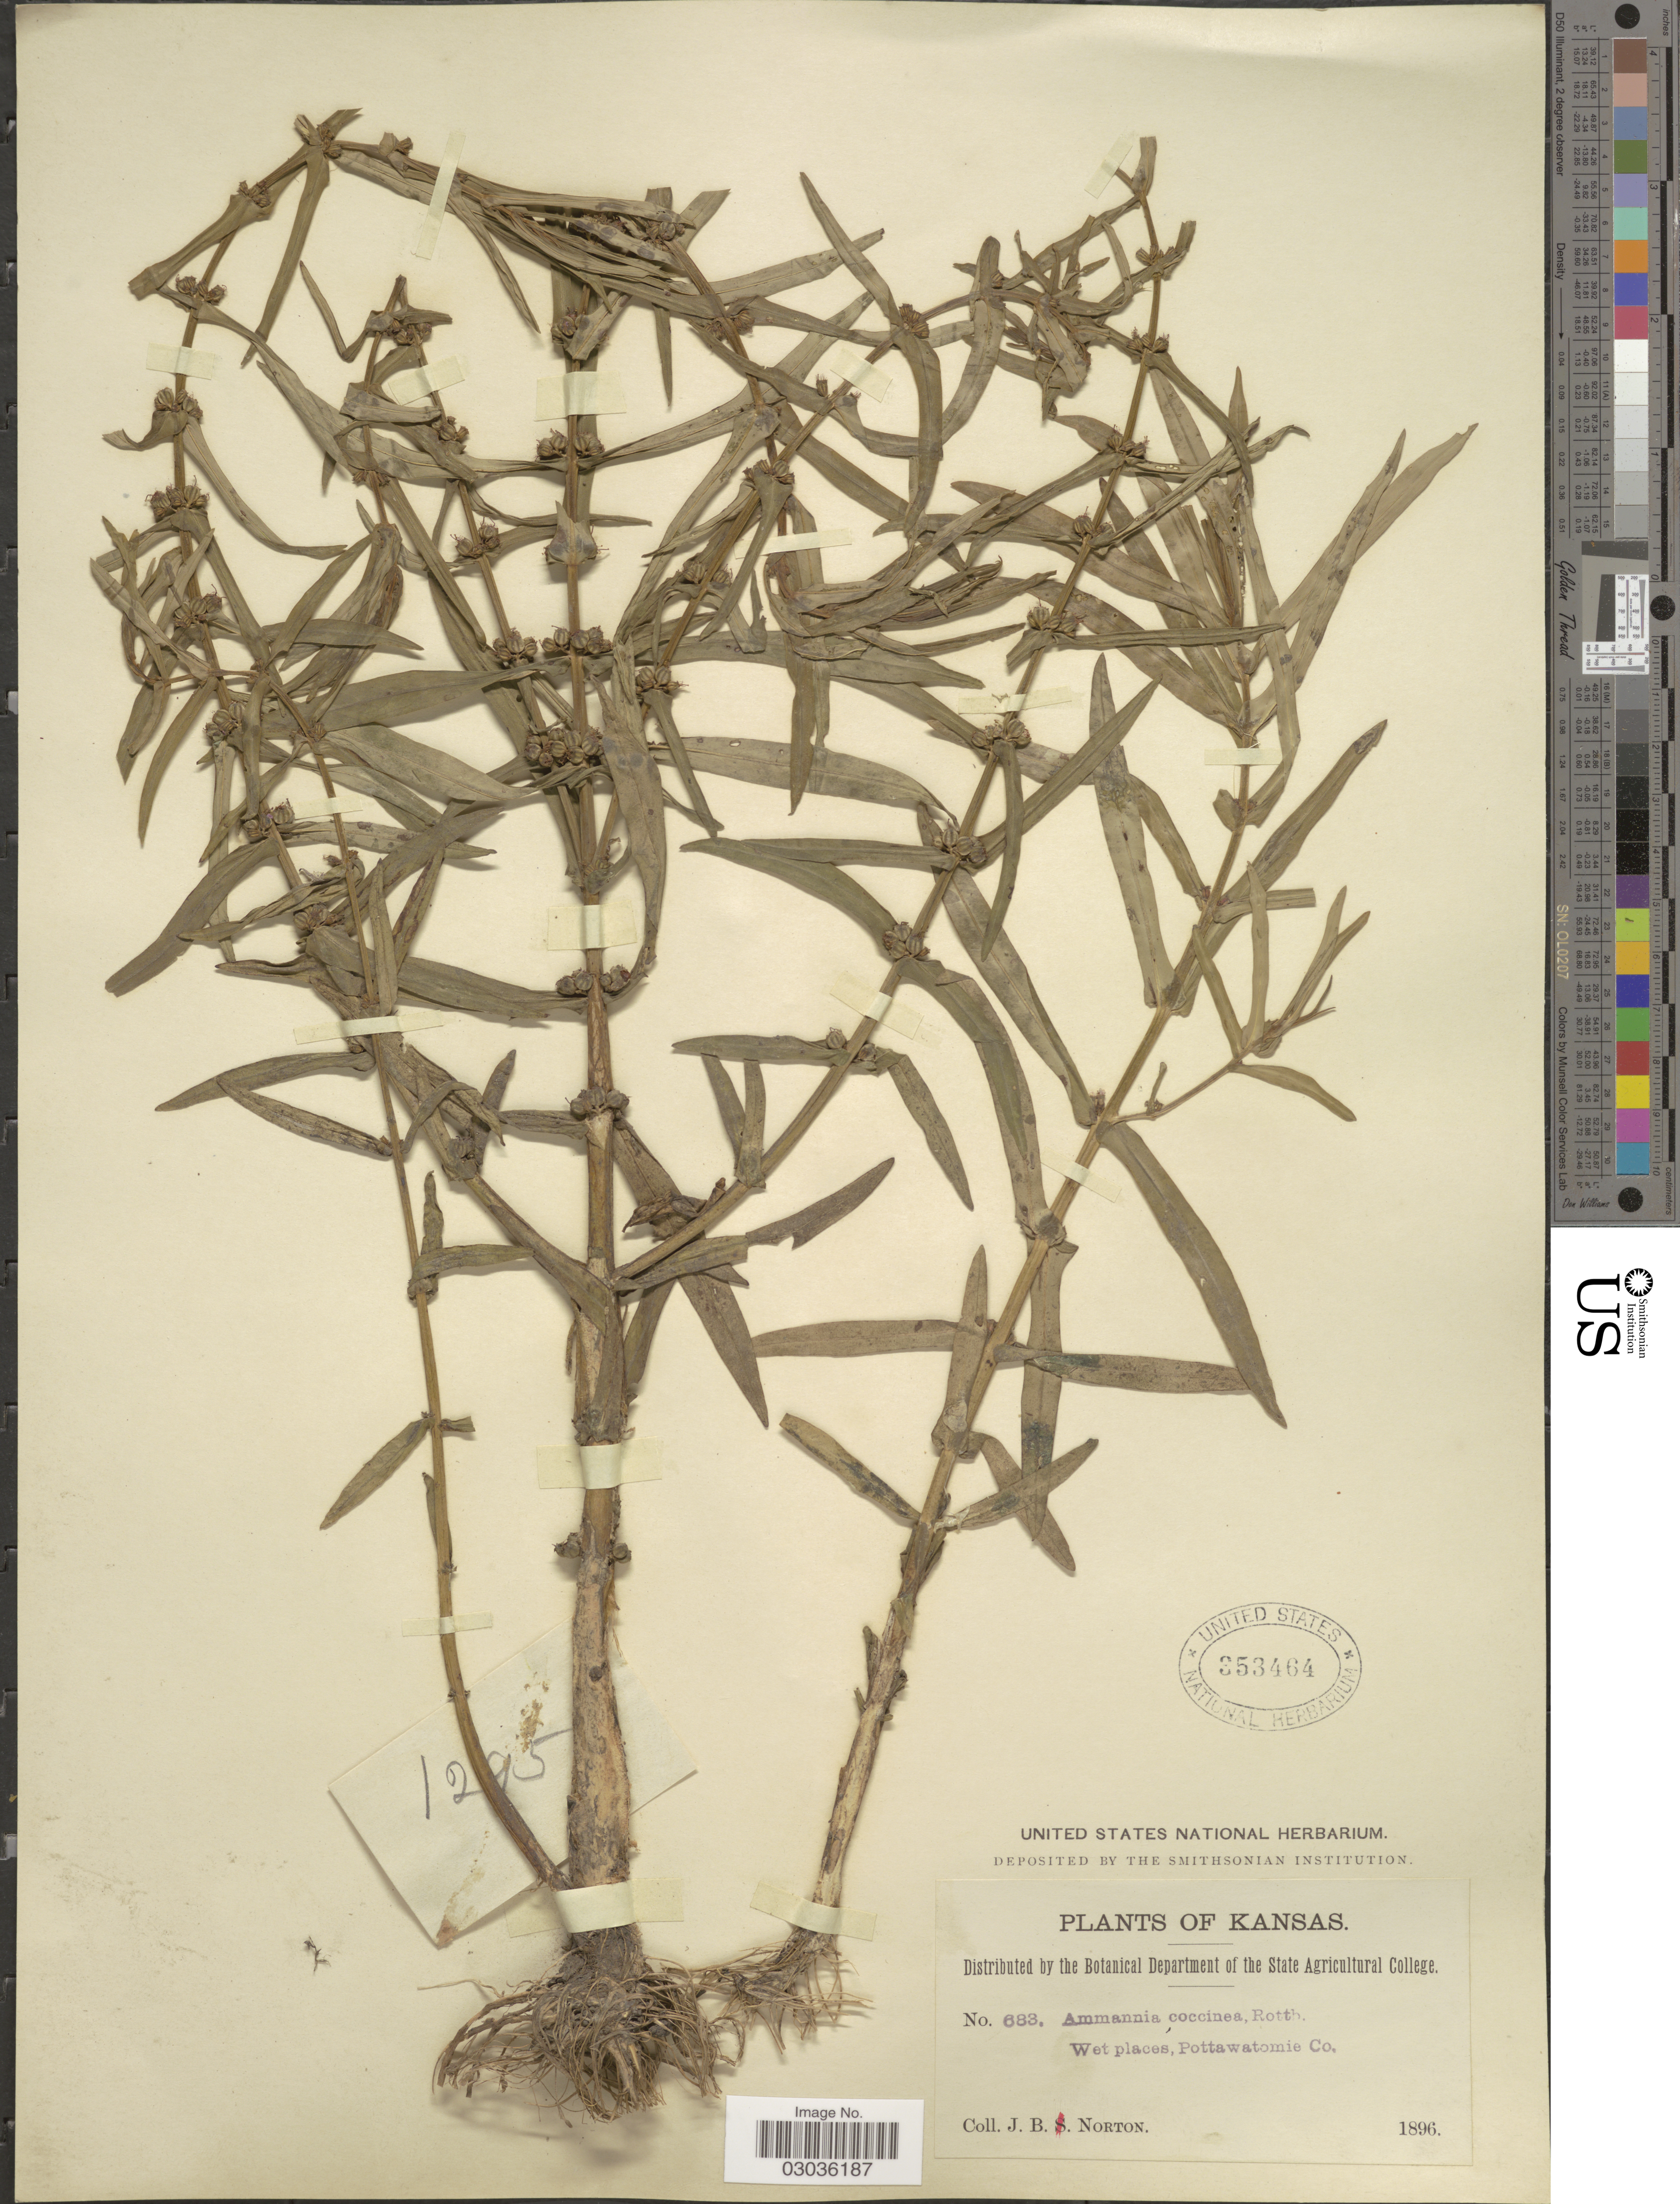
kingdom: Plantae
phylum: Tracheophyta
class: Magnoliopsida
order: Myrtales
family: Lythraceae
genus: Ammannia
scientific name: Ammannia coccinea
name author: Rottb.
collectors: J. B. Norton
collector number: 683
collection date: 1896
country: United States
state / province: Kansas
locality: Wet places, Pottawatomie Co.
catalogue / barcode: US 353464